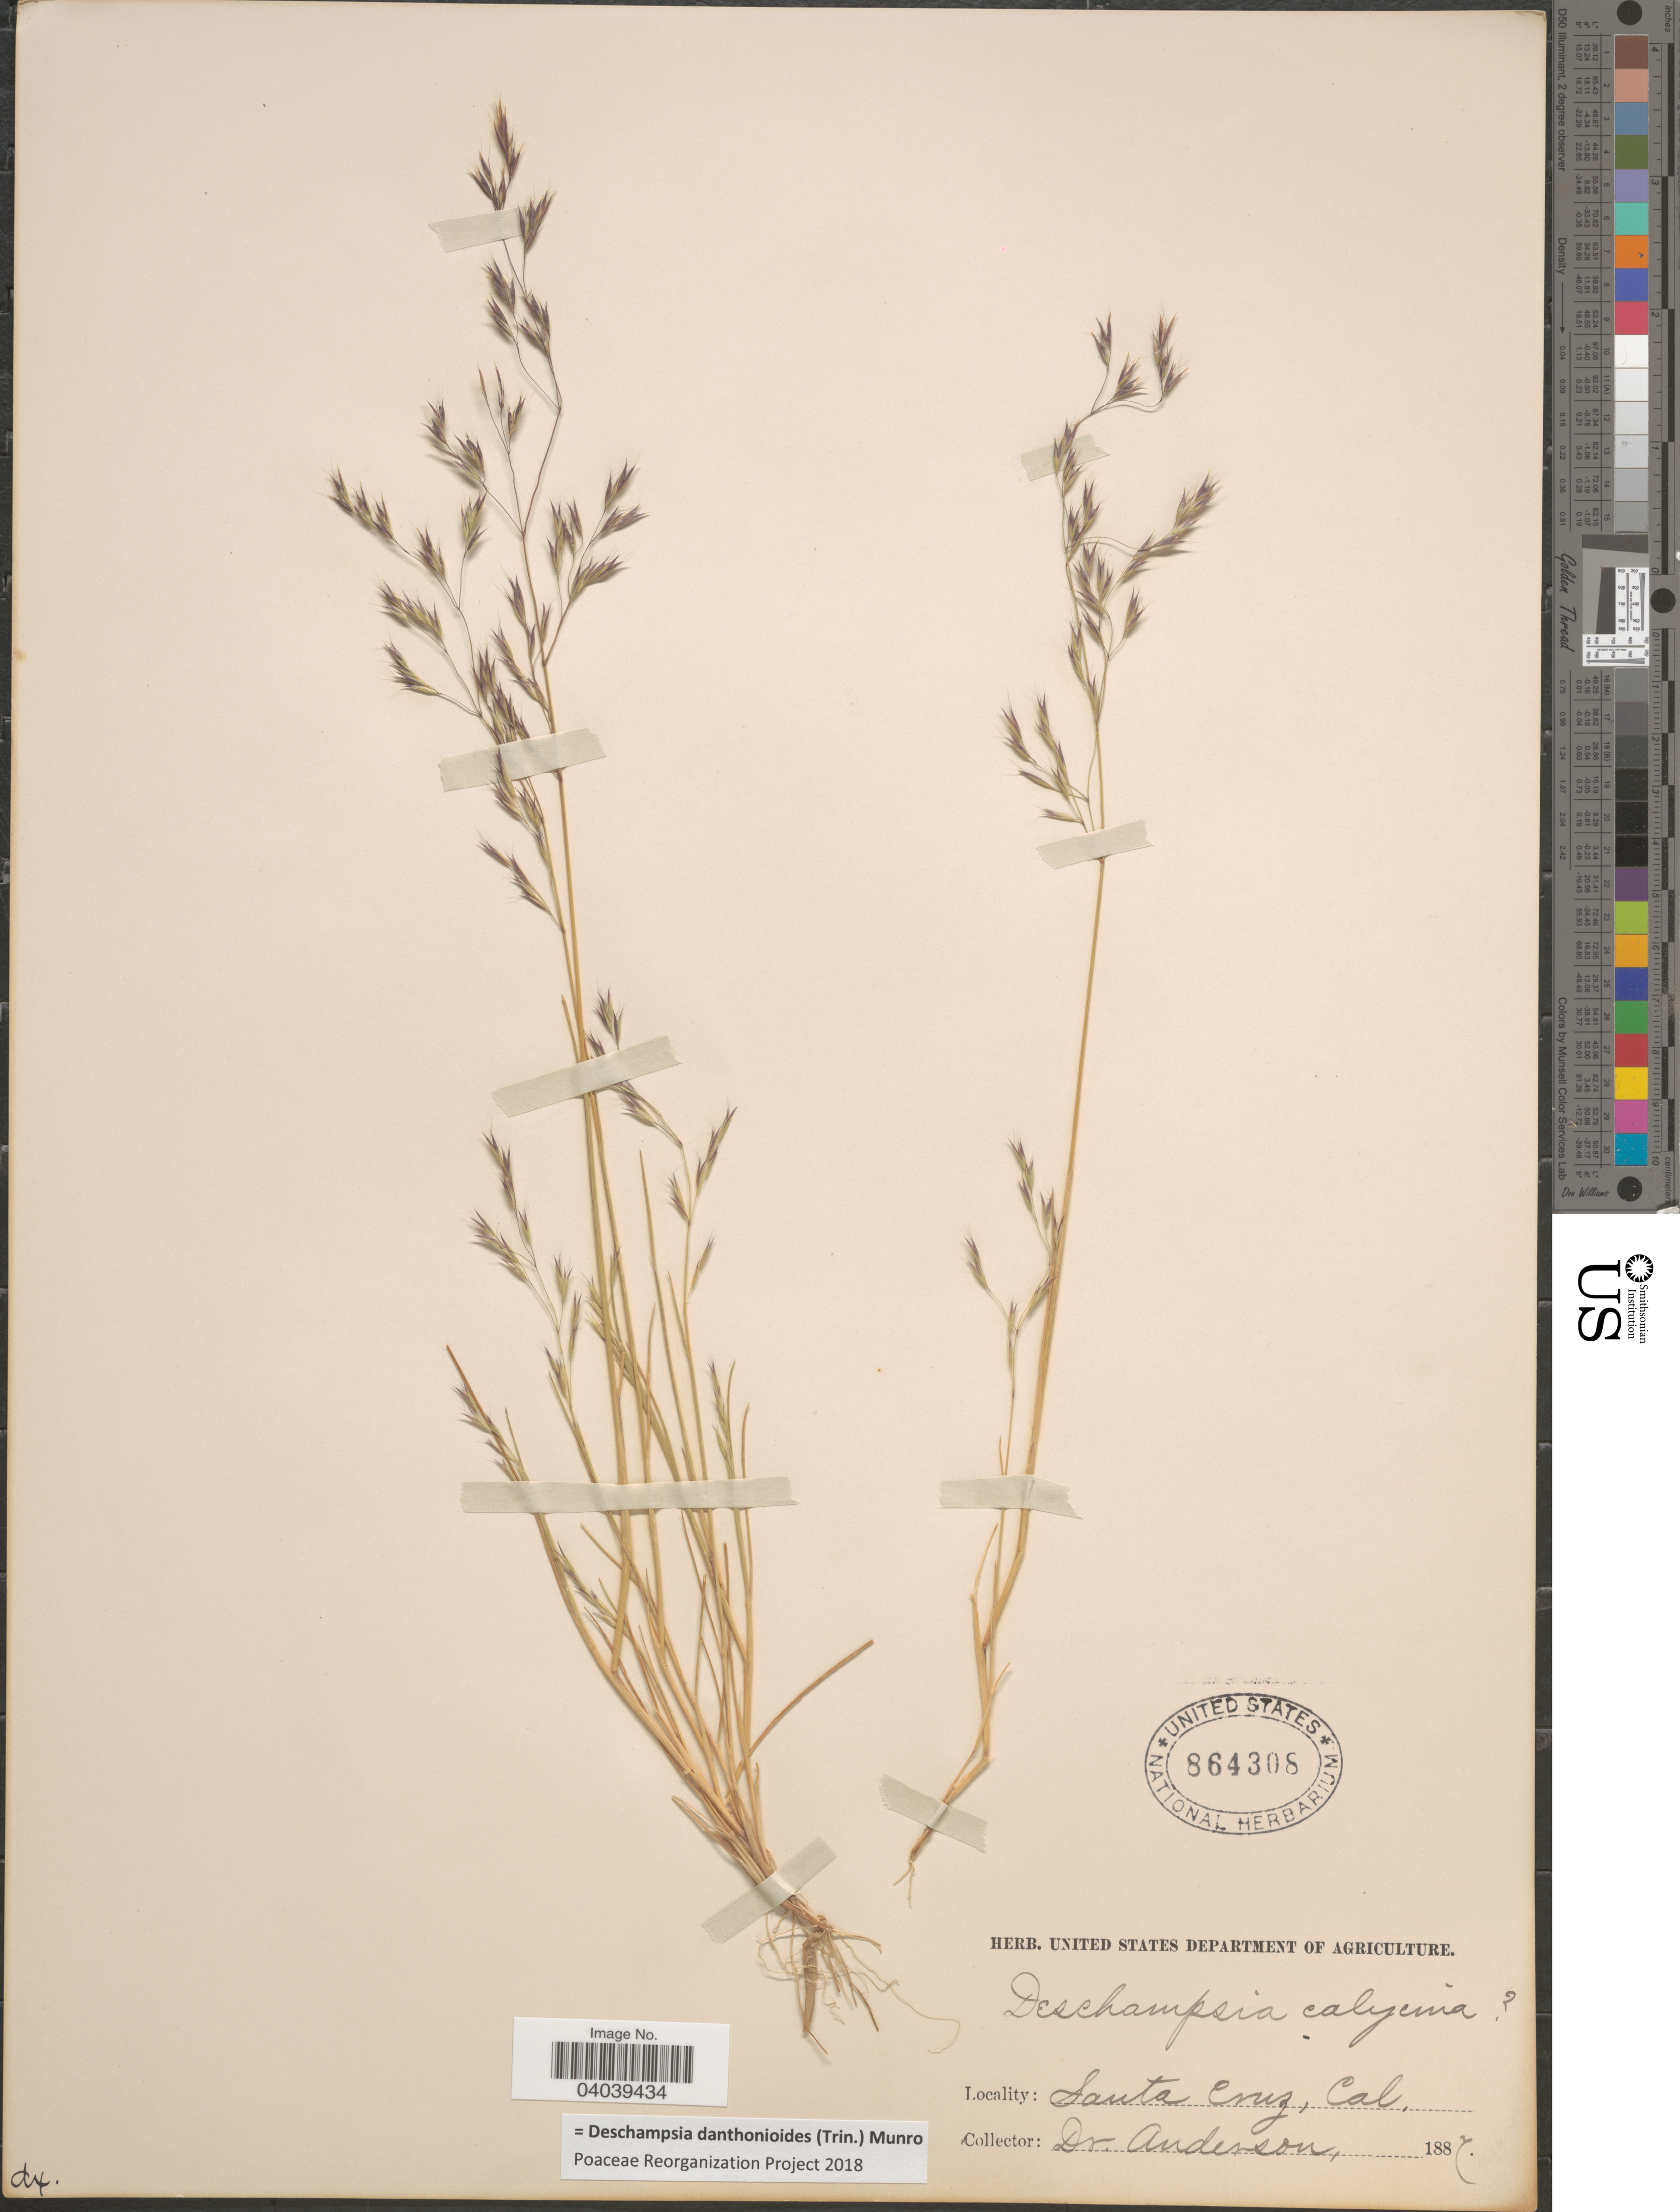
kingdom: Plantae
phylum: Tracheophyta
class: Liliopsida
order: Poales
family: Poaceae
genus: Deschampsia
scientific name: Deschampsia danthonioides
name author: (Trin.) Munro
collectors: -. Anderson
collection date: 1887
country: United States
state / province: California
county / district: Santa Cruz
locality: Santa Cruz.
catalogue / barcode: US 864308